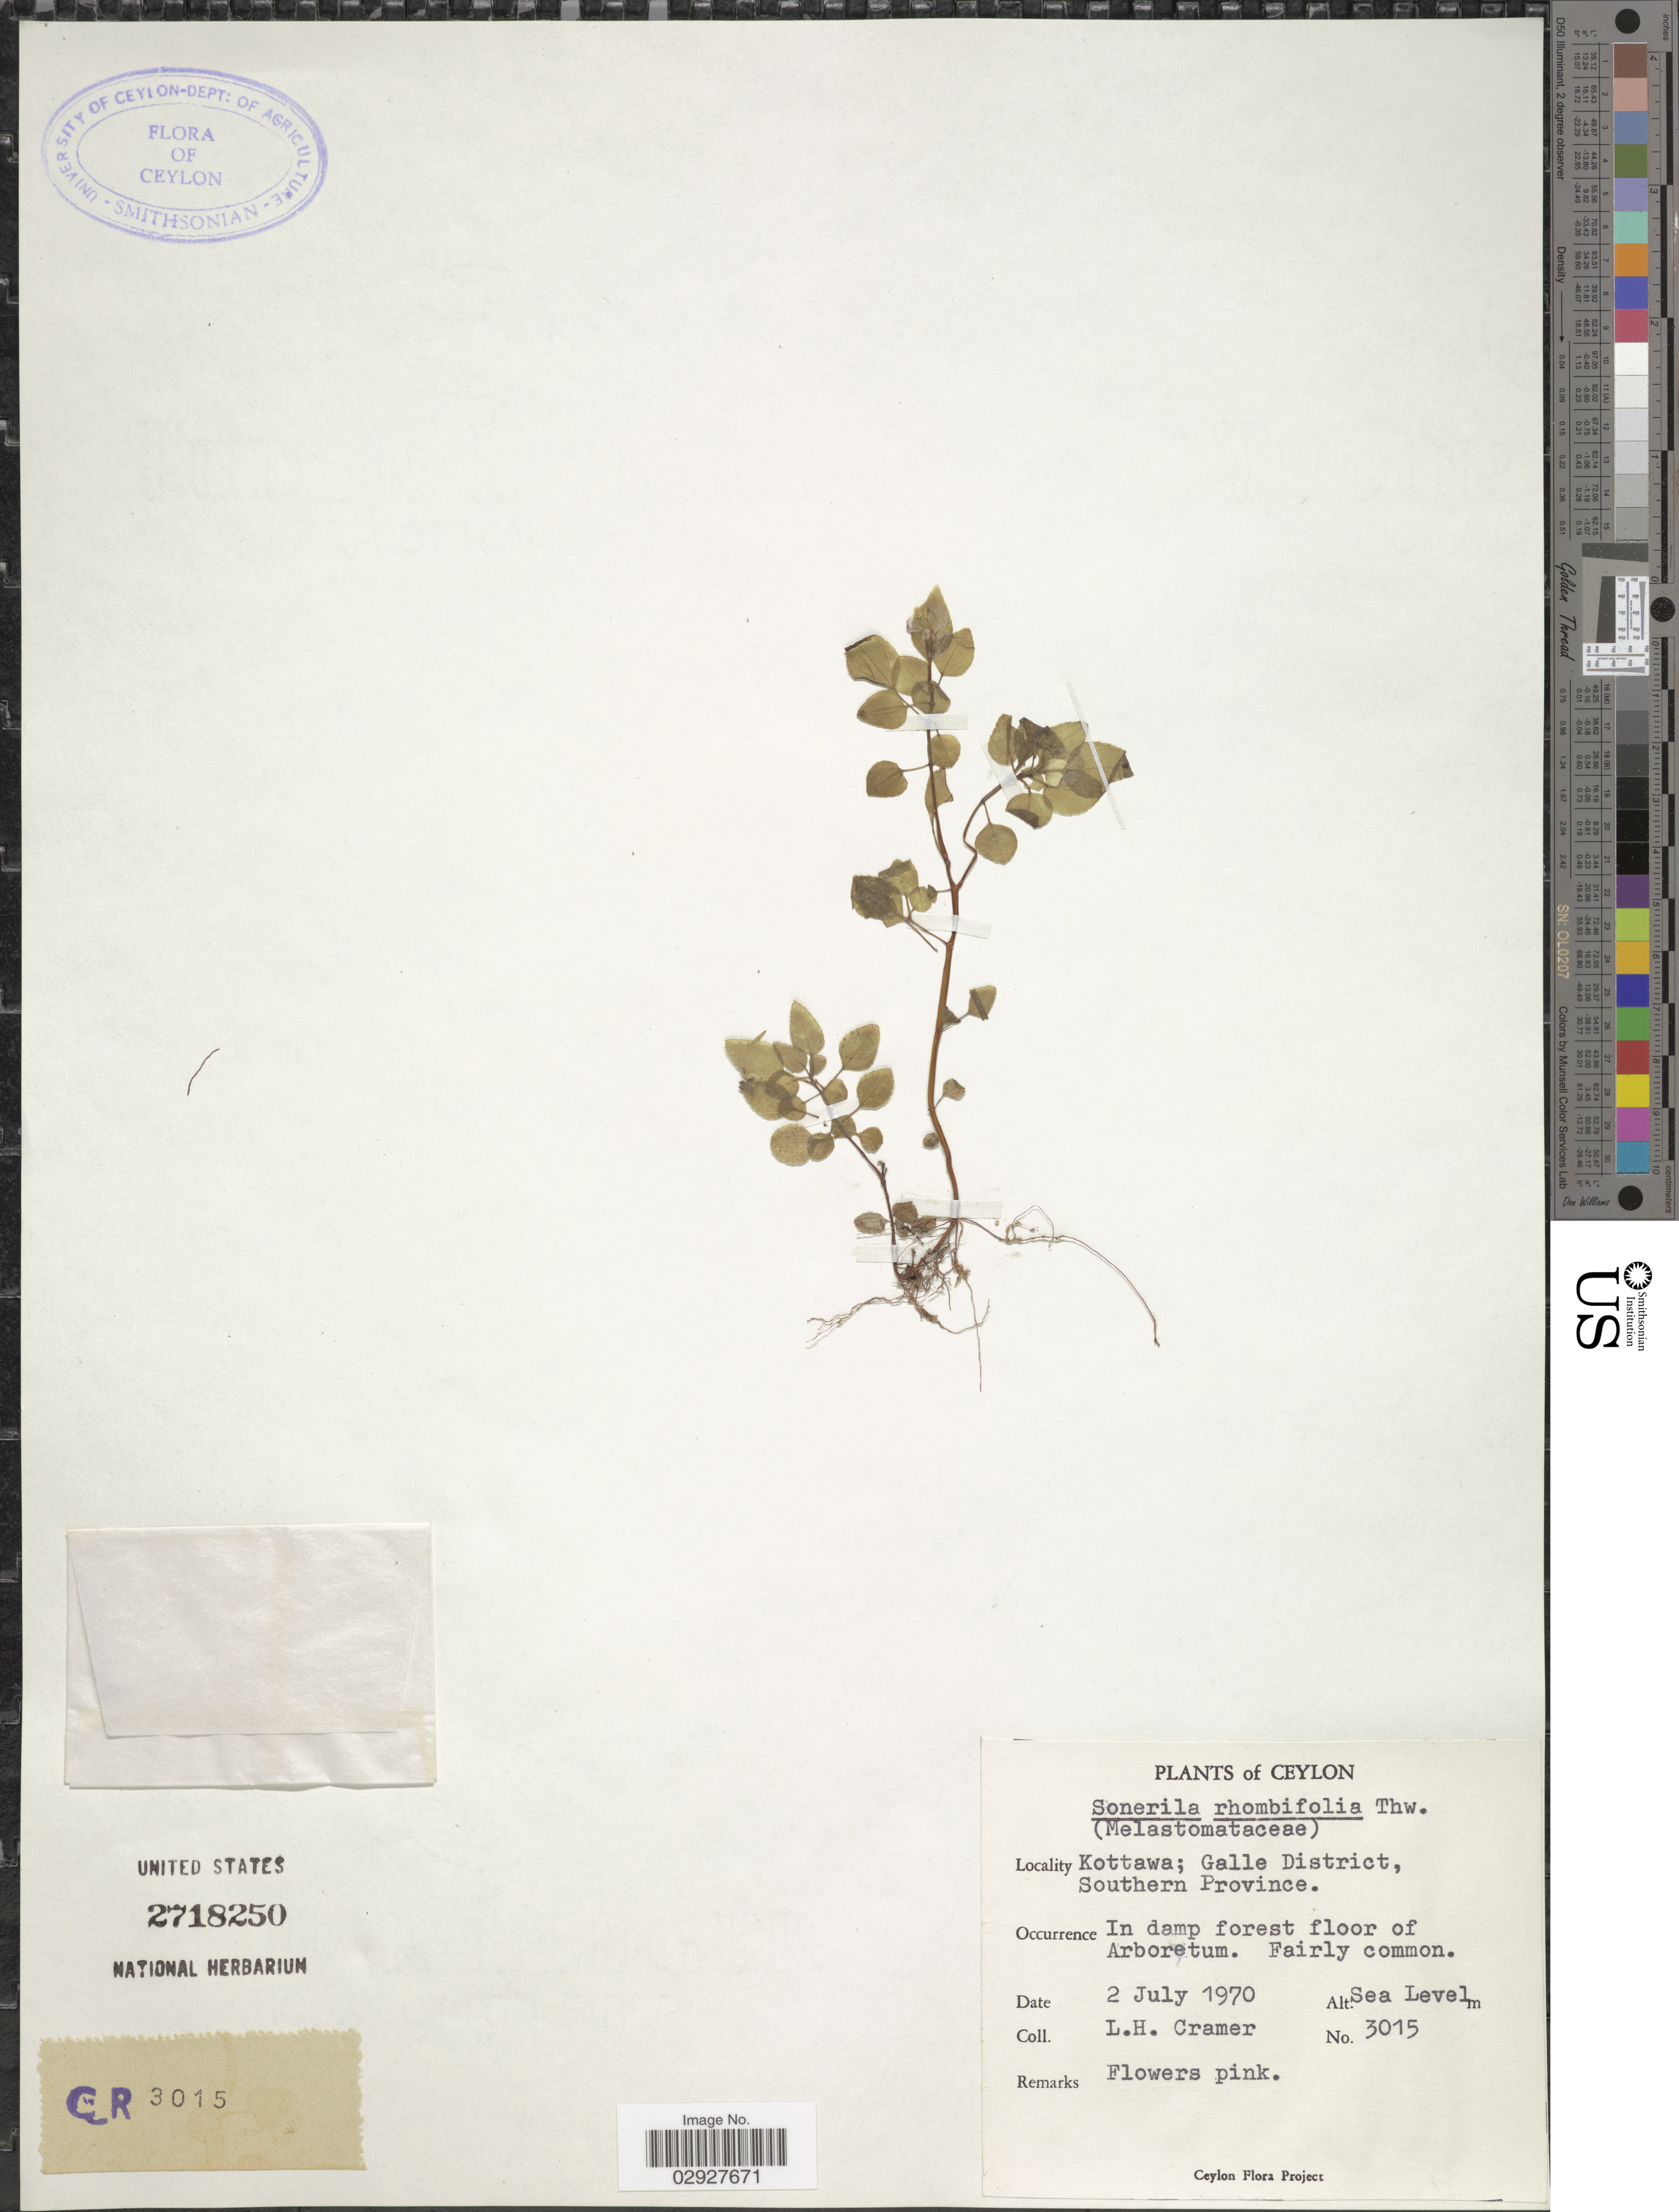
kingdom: Plantae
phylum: Tracheophyta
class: Magnoliopsida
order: Myrtales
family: Melastomataceae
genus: Sonerila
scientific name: Sonerila rhombifolia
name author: Thwaites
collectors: L. H. Cramer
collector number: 3015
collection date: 1970-07-02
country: Sri Lanka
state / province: Southern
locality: Ceylon. Kottawa; Galle District.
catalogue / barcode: US 2718250